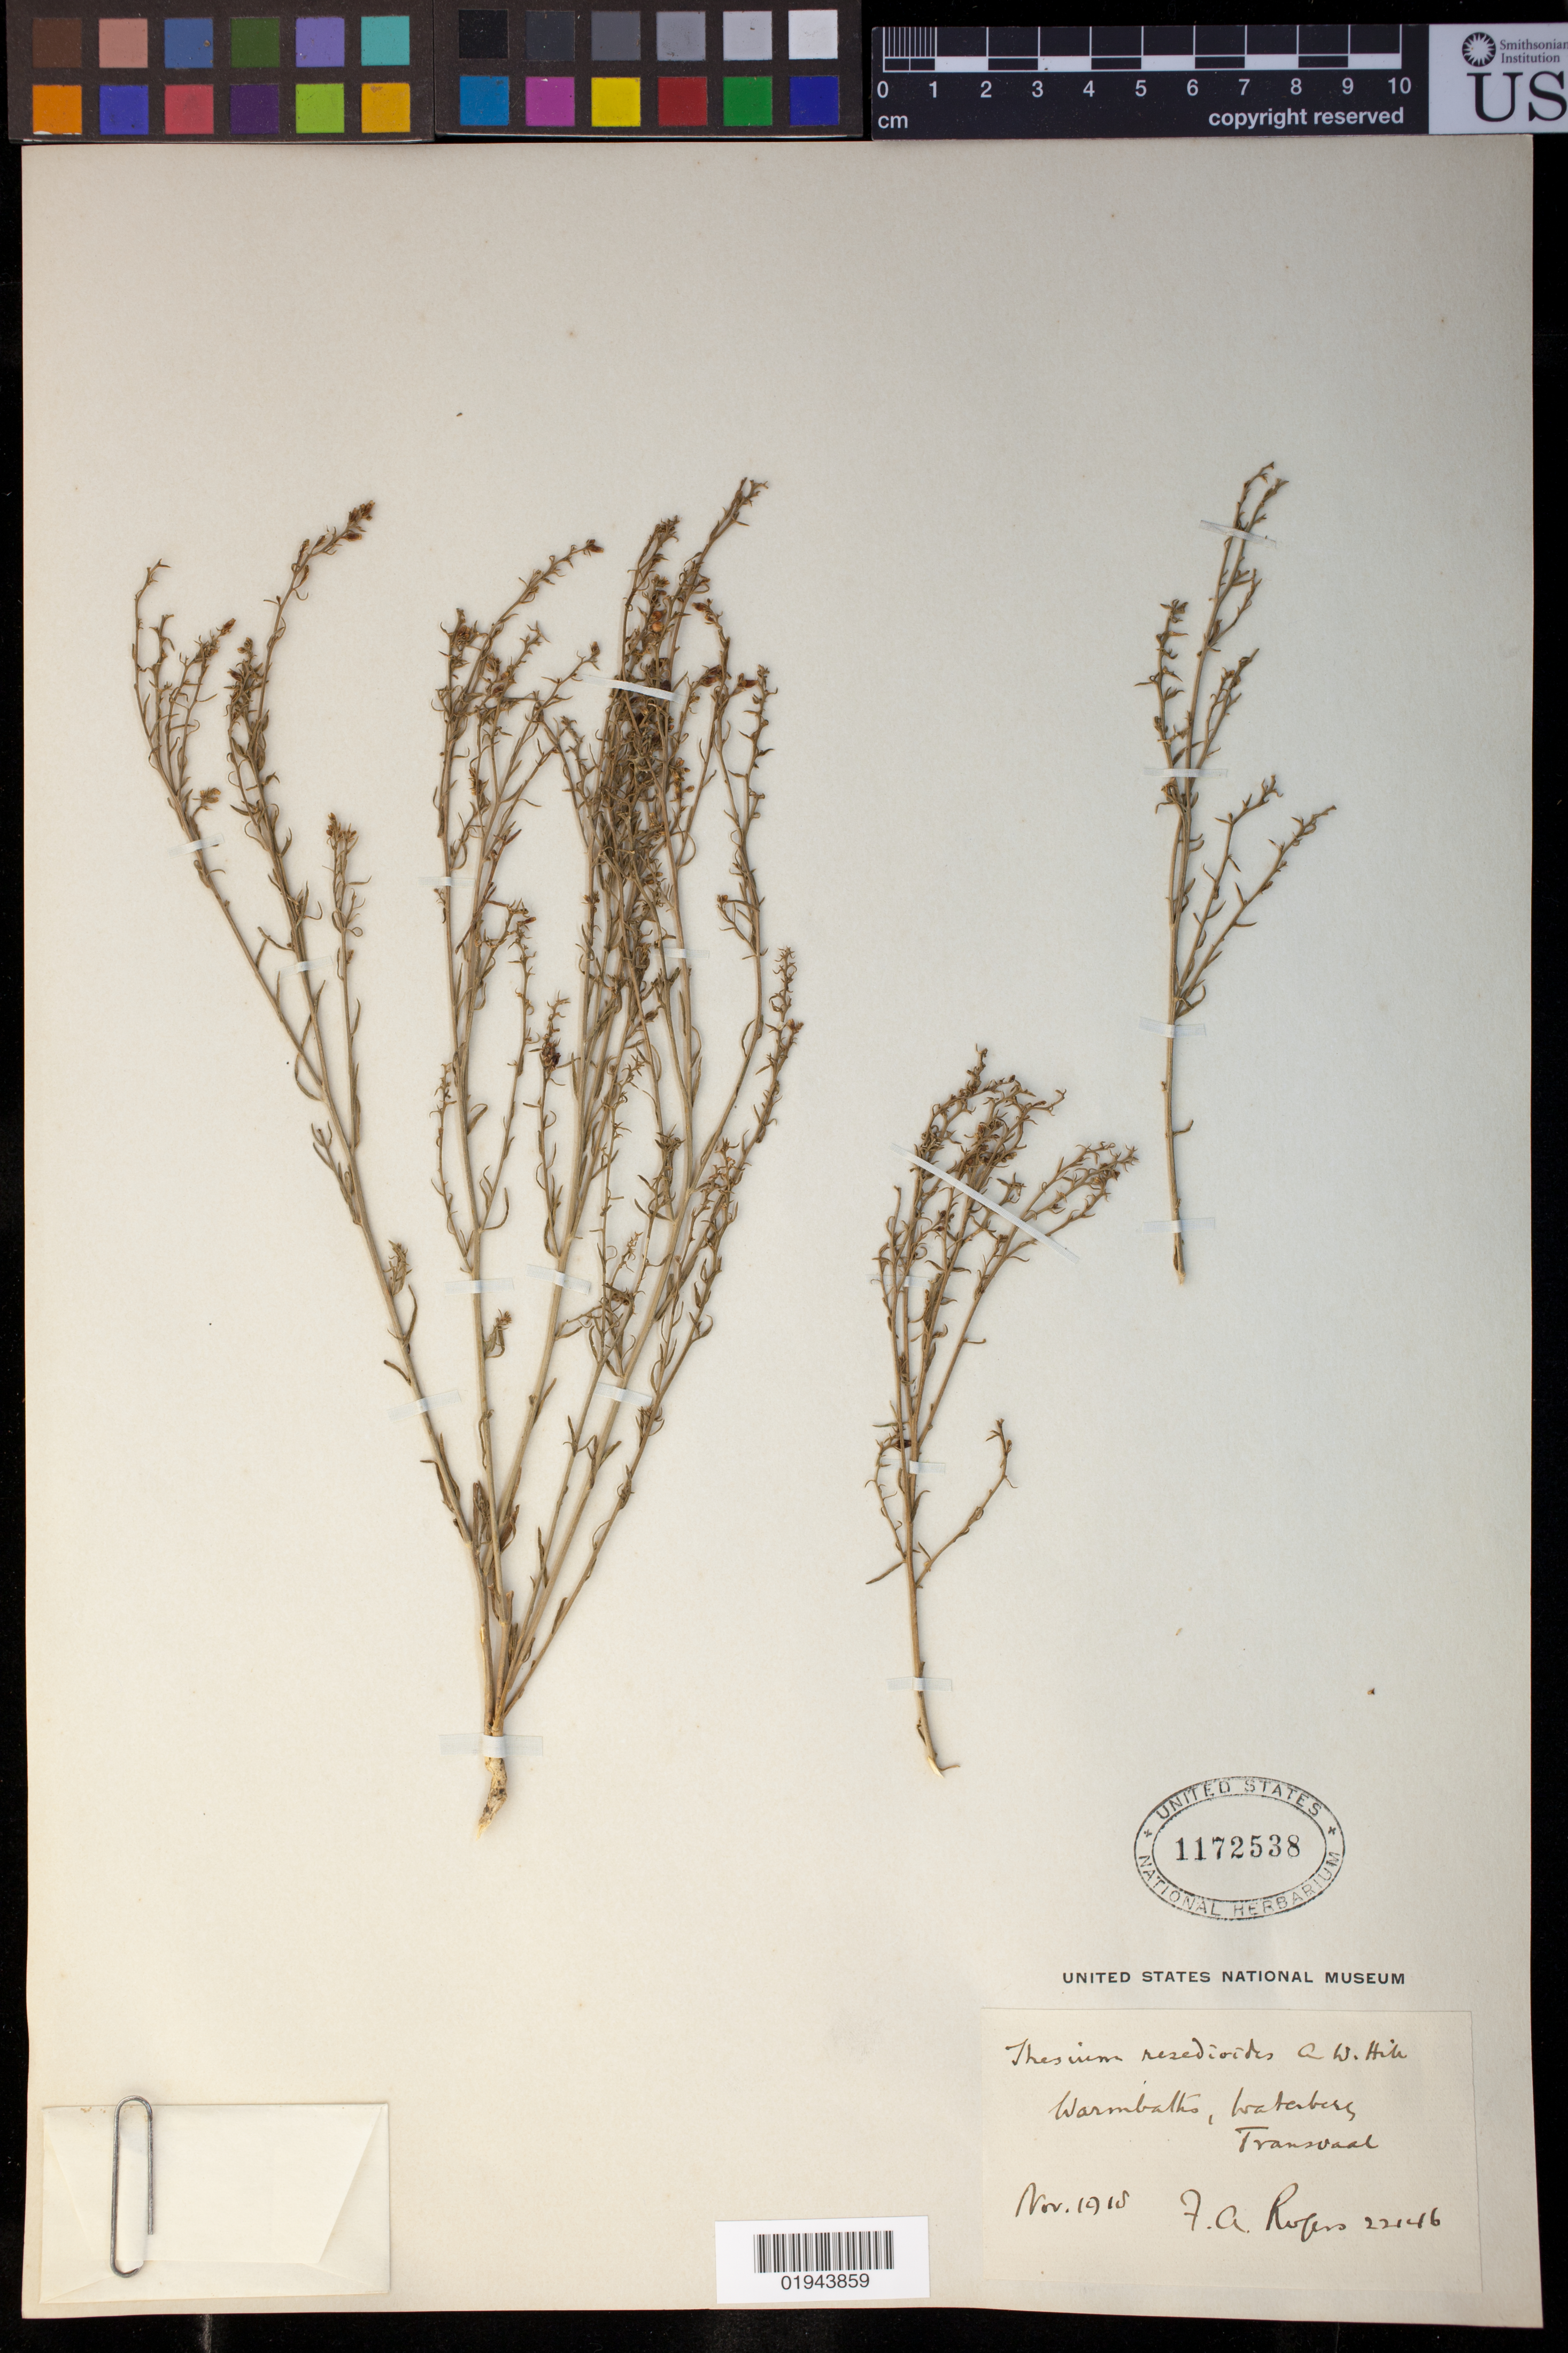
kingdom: Plantae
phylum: Tracheophyta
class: Magnoliopsida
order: Santalales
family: Thesiaceae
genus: Thesium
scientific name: Thesium resedoides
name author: A.W. Hill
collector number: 22146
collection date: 1915-11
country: South Africa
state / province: Limpopo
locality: Warmbaths, Waterberg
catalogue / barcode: US 1172538